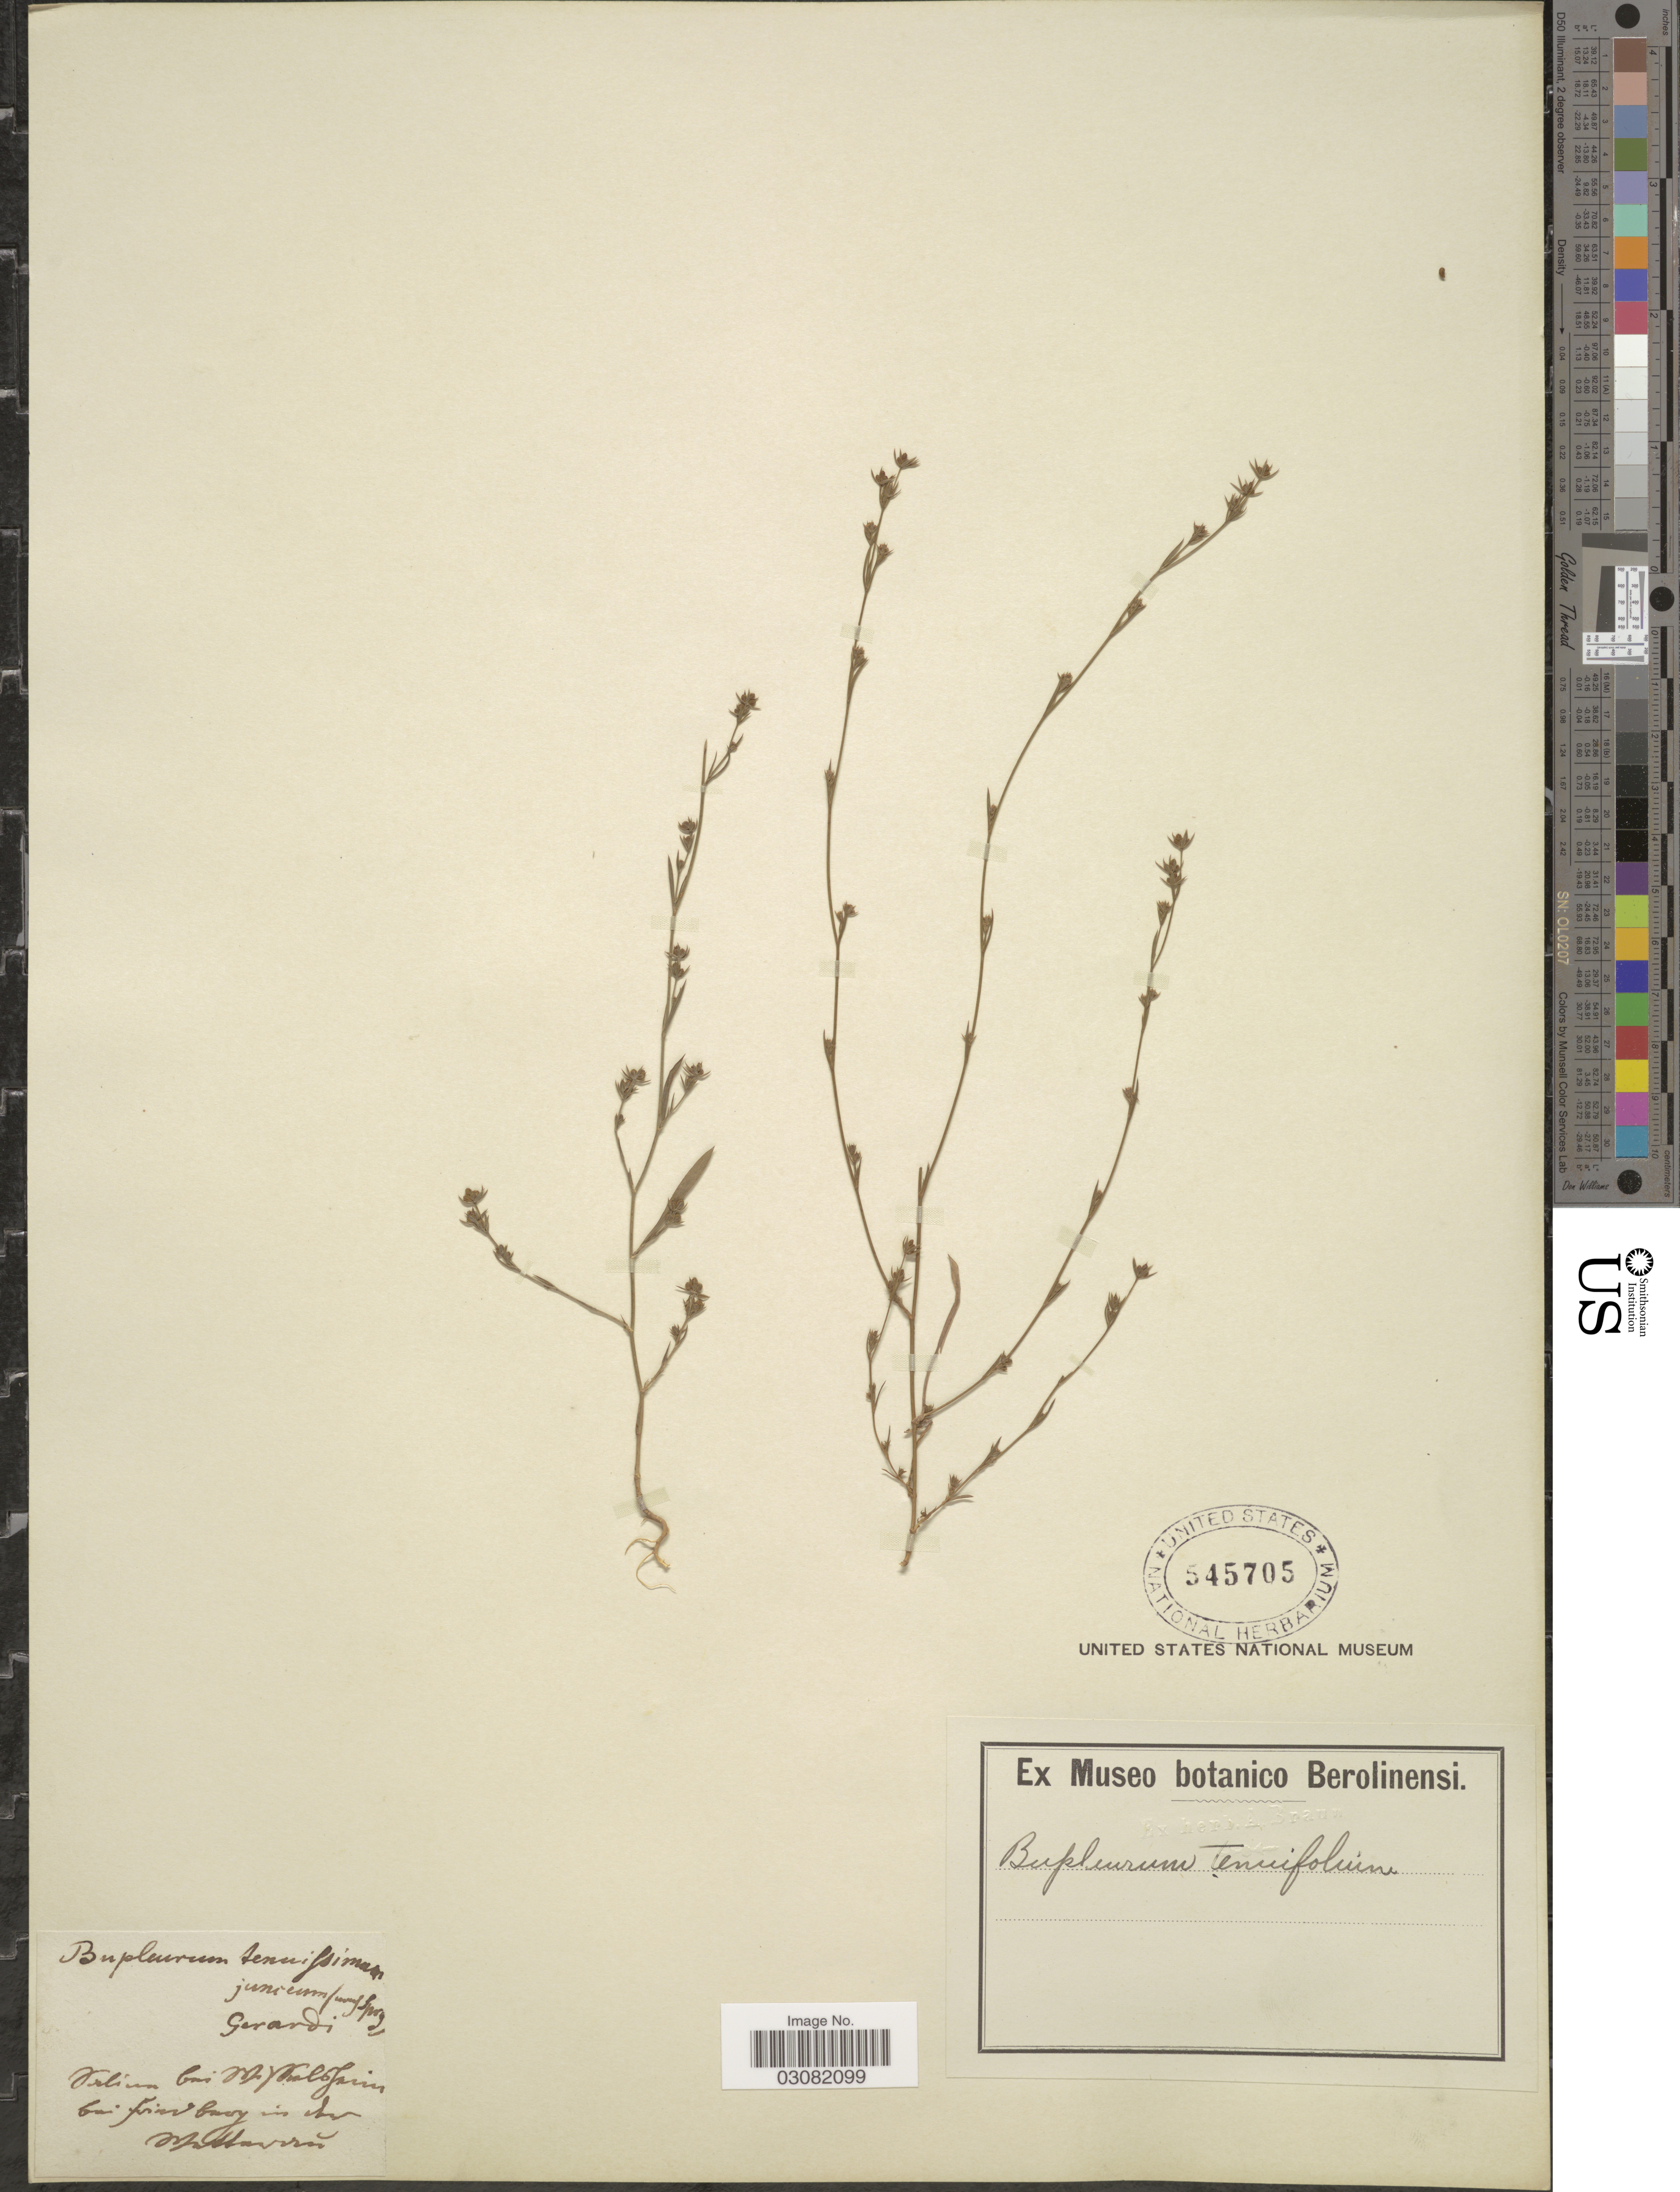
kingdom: Plantae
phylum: Tracheophyta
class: Magnoliopsida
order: Apiales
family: Apiaceae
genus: Bupleurum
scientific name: Bupleurum tenuissimum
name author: L.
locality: Orlium bei Mt. Palofirm bei frinc baory in bv. [interpreted]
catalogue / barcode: US 545705